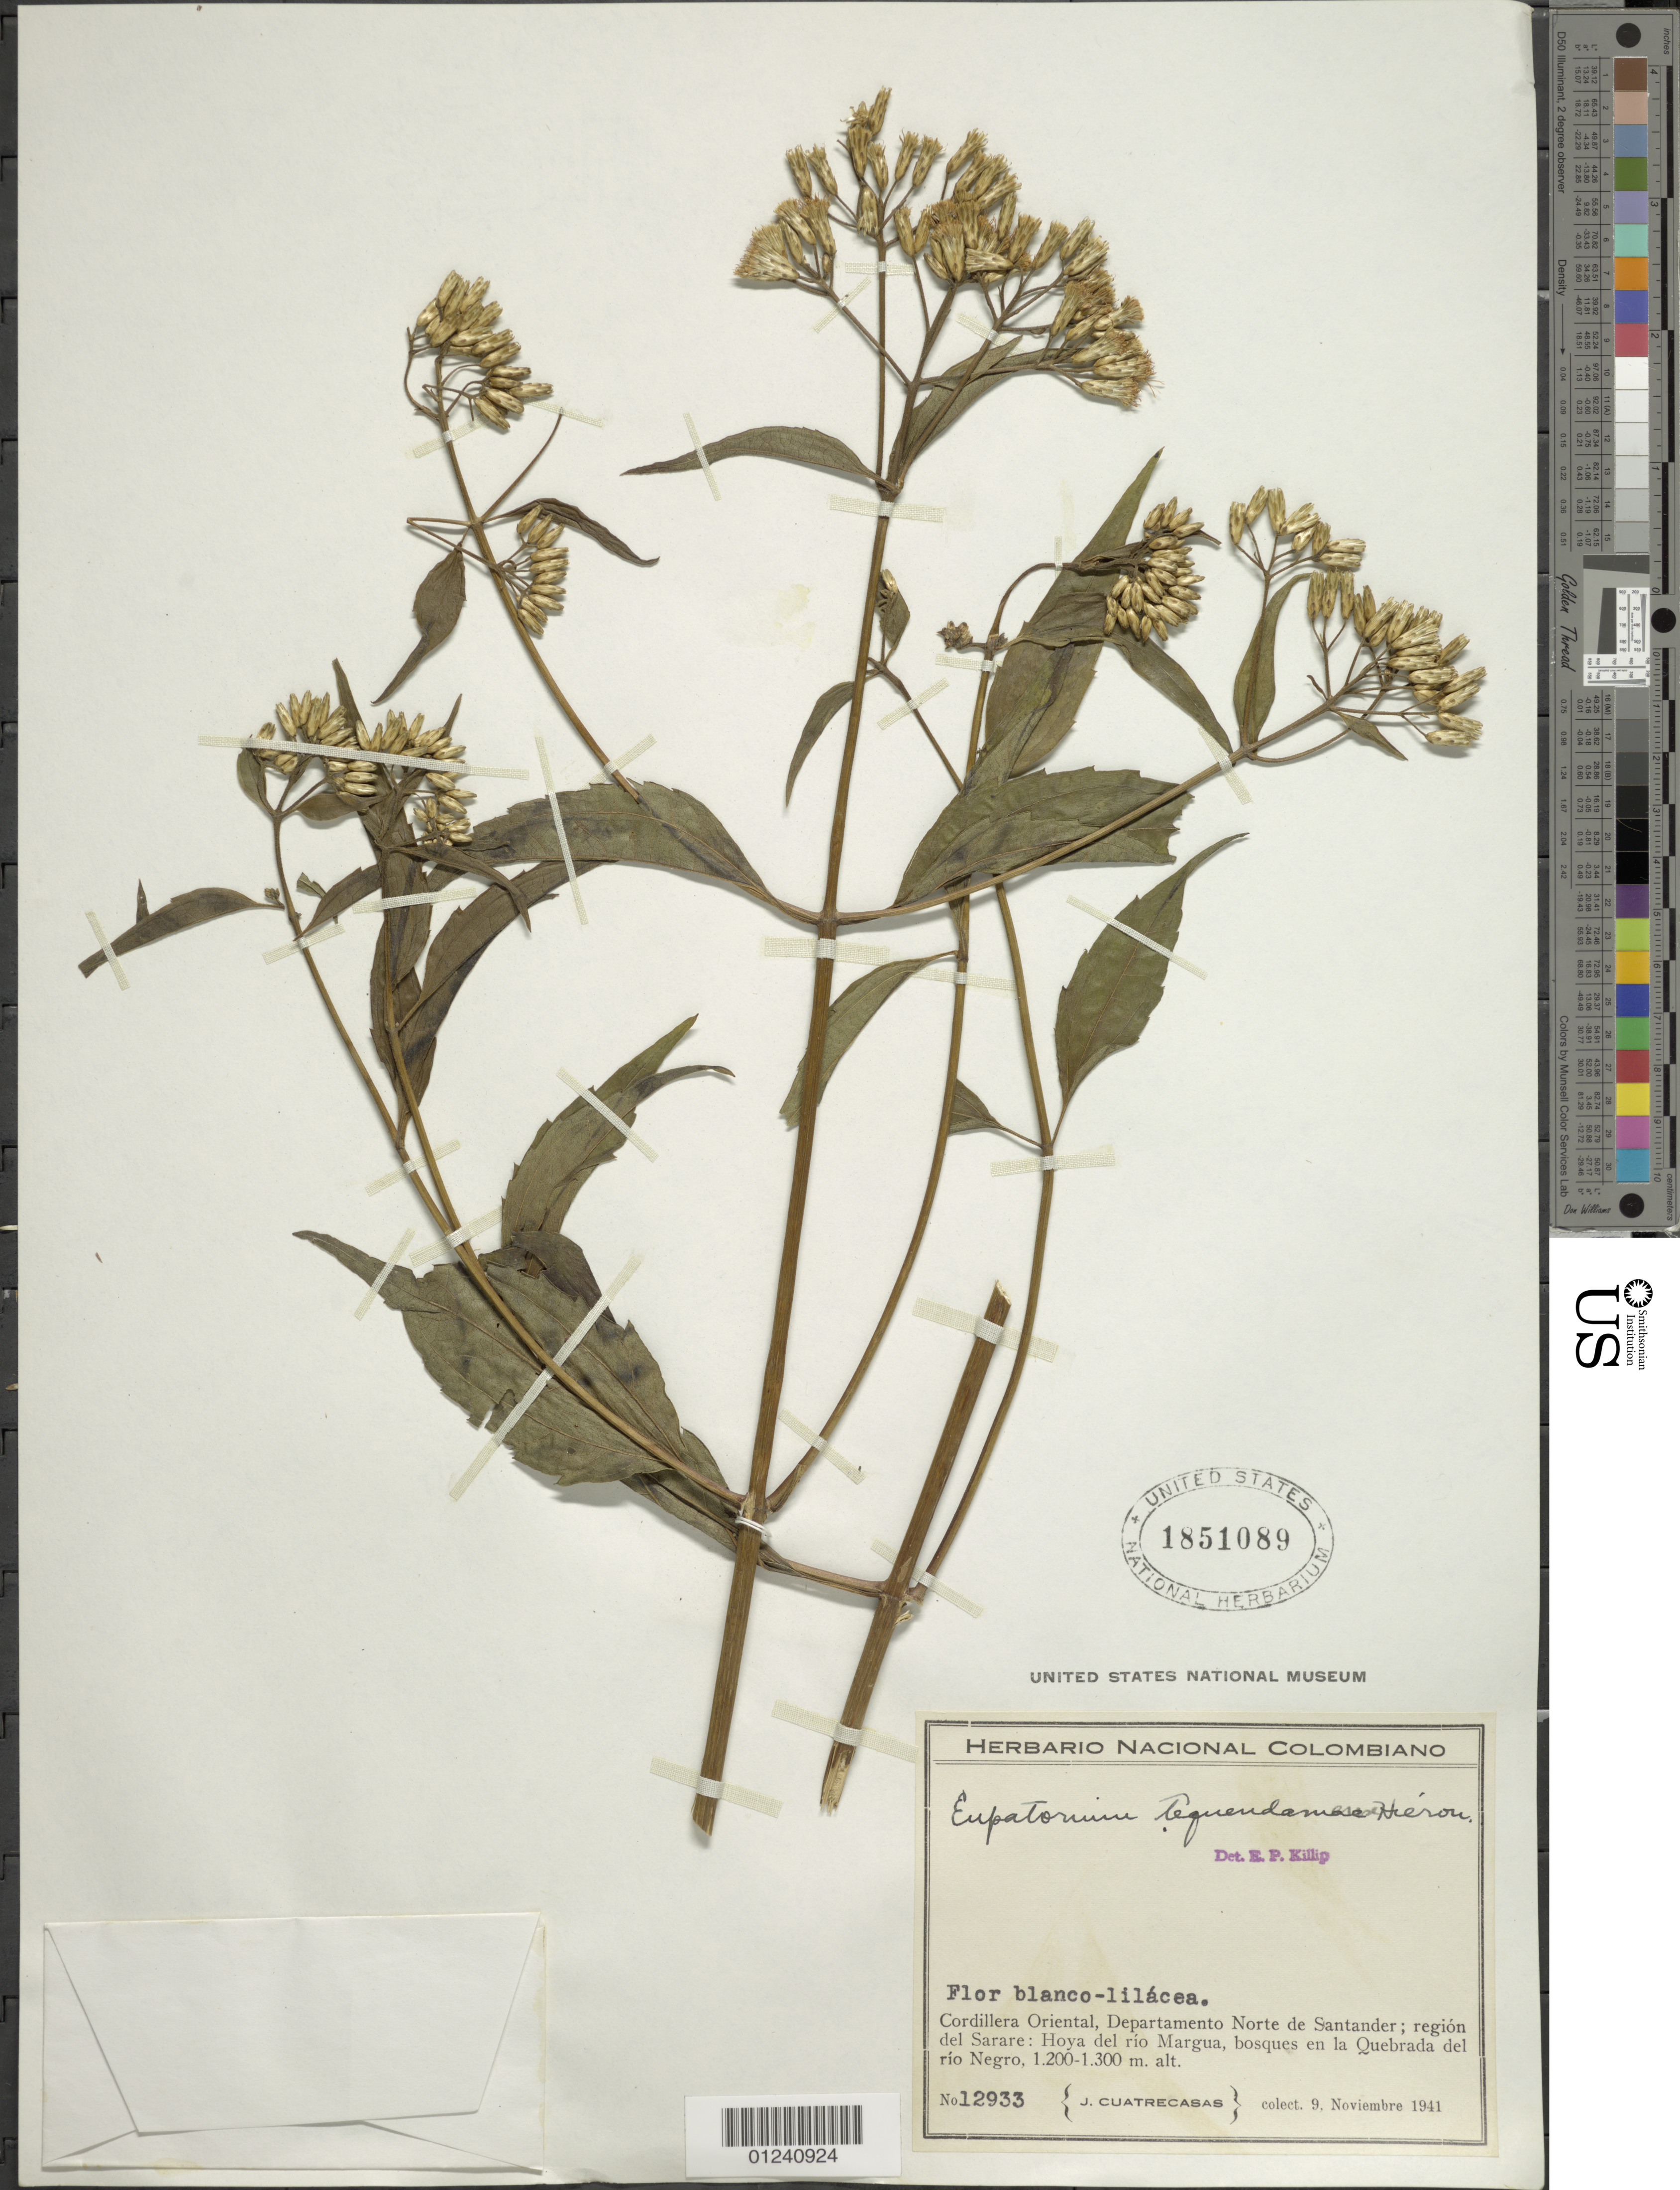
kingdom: Plantae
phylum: Tracheophyta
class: Magnoliopsida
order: Asterales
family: Asteraceae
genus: Chromolaena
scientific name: Chromolaena subscandens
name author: (Hieron.) R.M. King & H. Rob.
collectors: J. Cuatrecasas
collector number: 12933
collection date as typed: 09 Nov 1941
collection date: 1941-11-09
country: Colombia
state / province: Norte de Santander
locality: Cordillera Oriental, Departamento Norte de Santander; región del Sarare: Hoya del río Margua, bosques en la Quebrada río Negro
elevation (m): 1200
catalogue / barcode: US 1851089